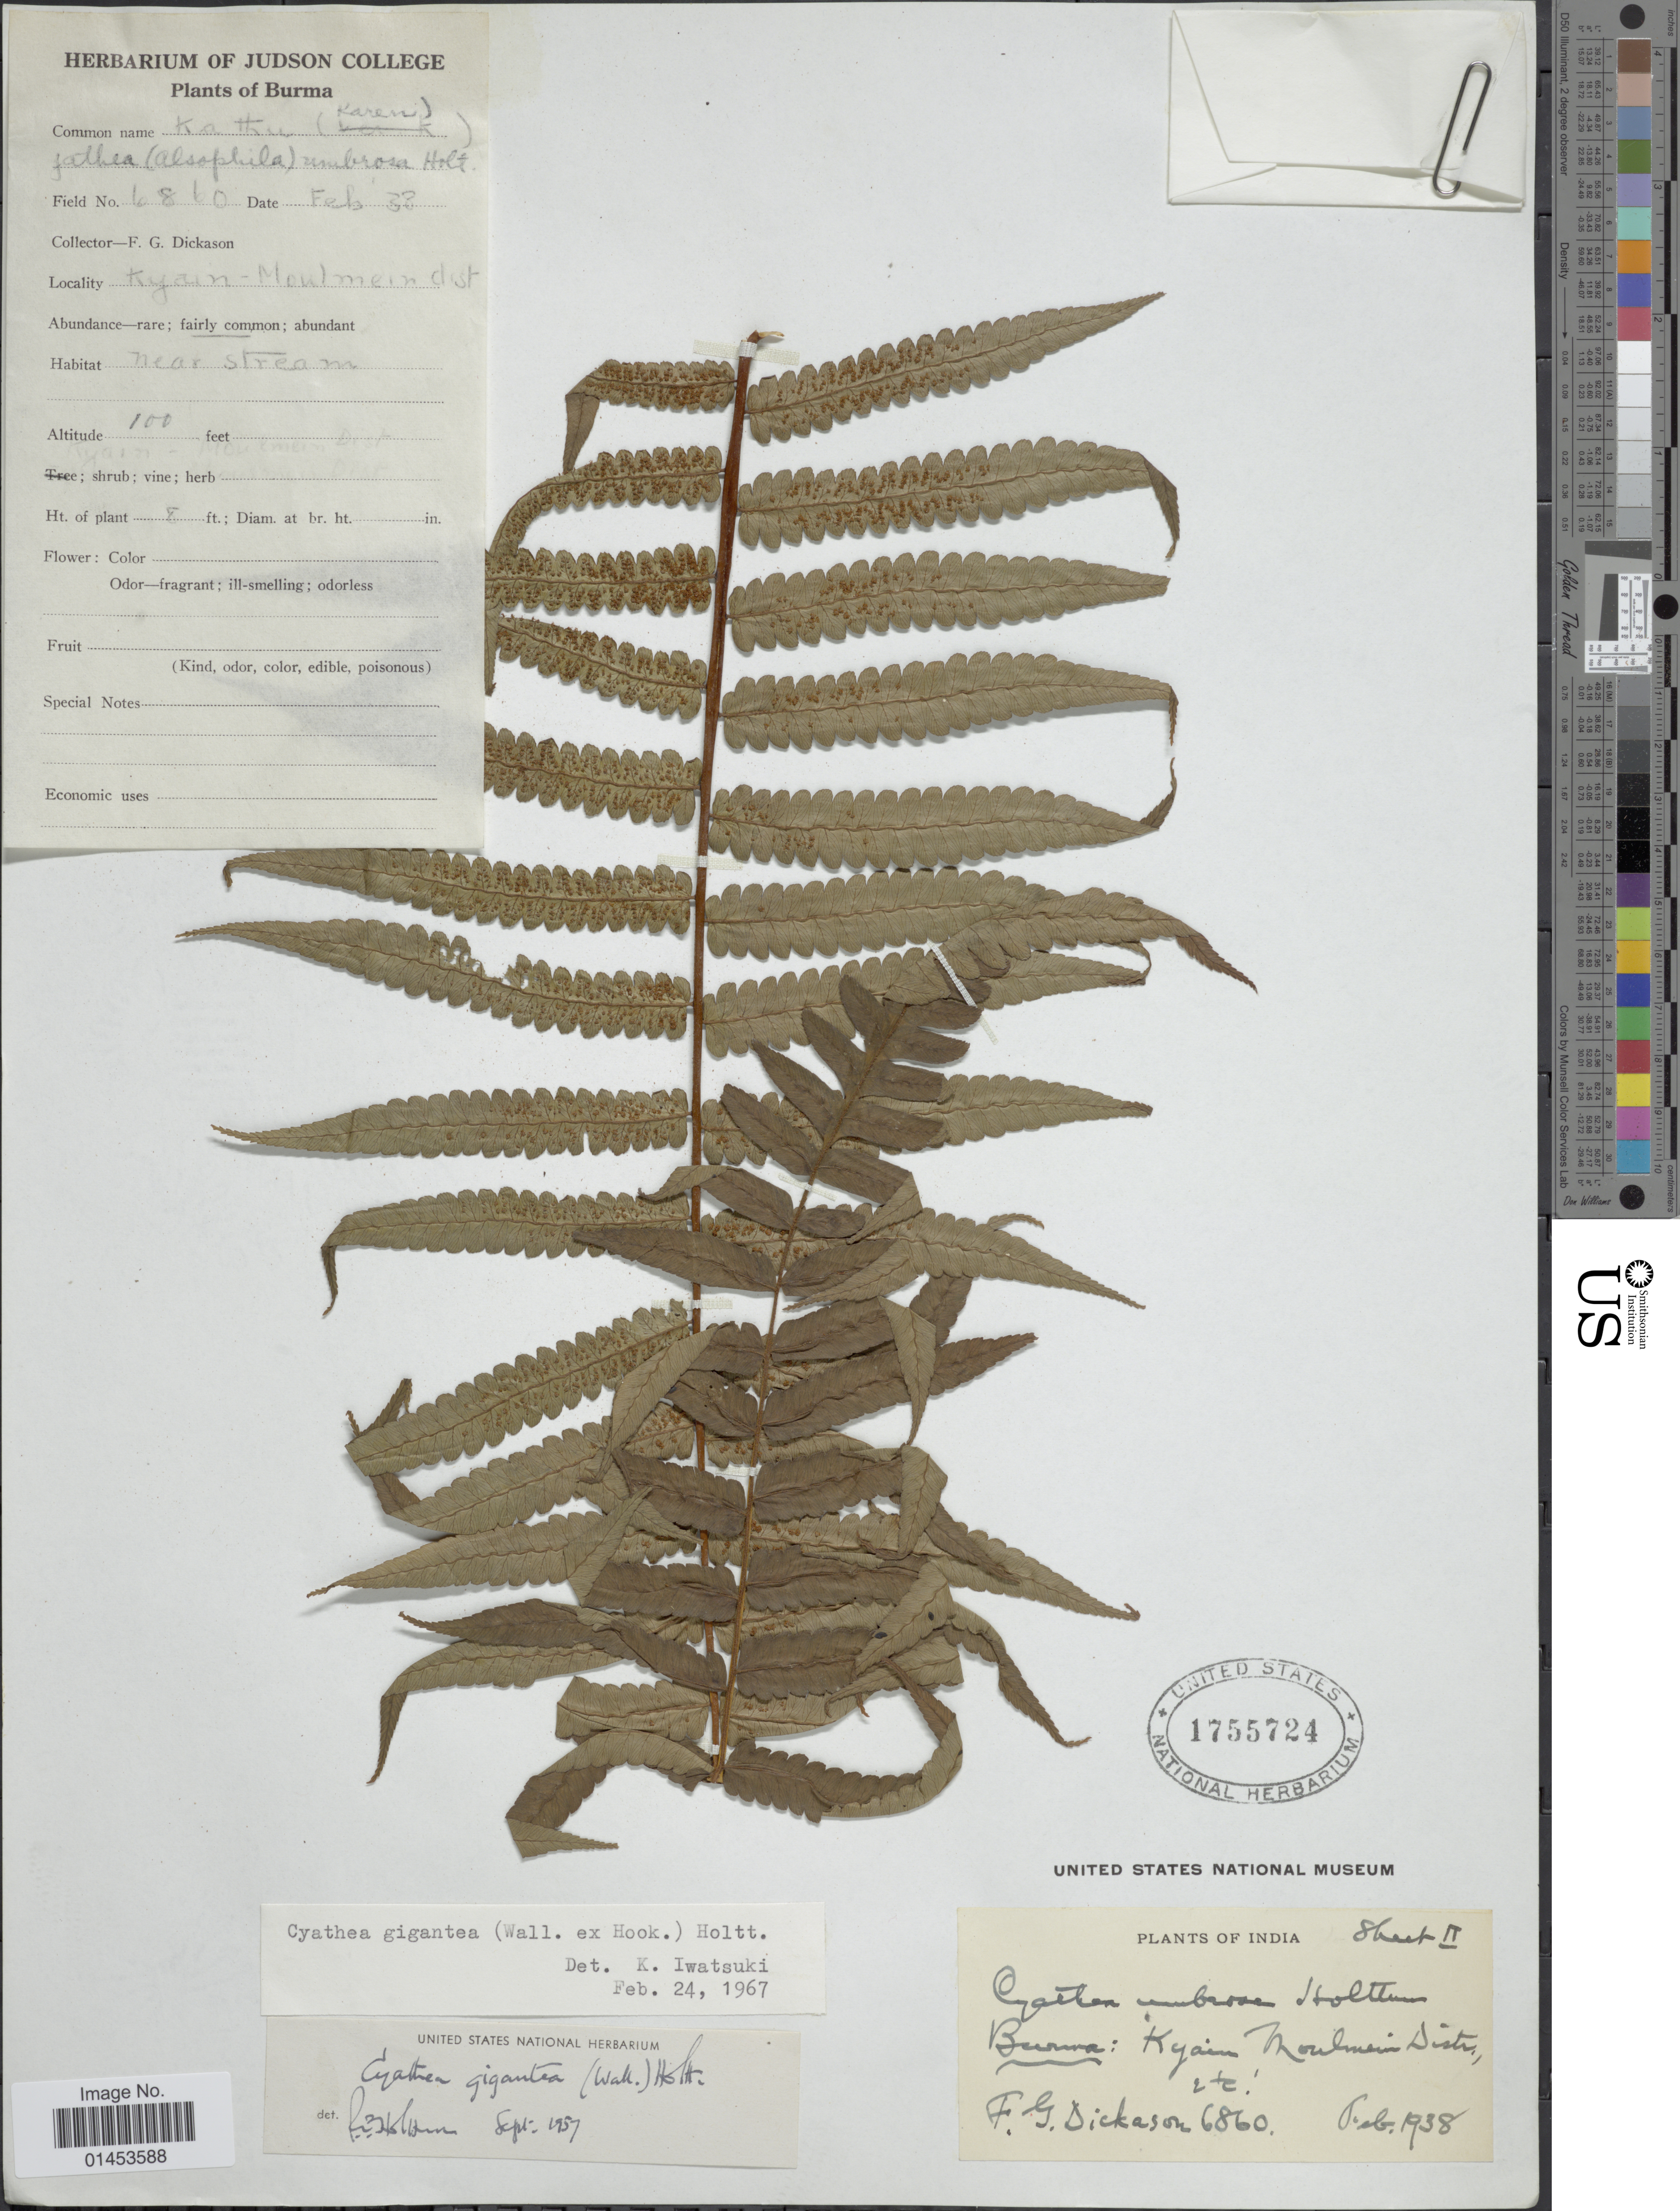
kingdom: Plantae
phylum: Tracheophyta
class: Polypodiopsida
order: Cyatheales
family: Cyatheaceae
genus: Cyathea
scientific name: Cyathea gigantea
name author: (Wall. ex Hook.) Holttum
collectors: F. Dickason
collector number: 6860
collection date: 1938-02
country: Myanmar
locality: Kyan-Moutmein dit. [interpreted]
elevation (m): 30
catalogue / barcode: US 1755724